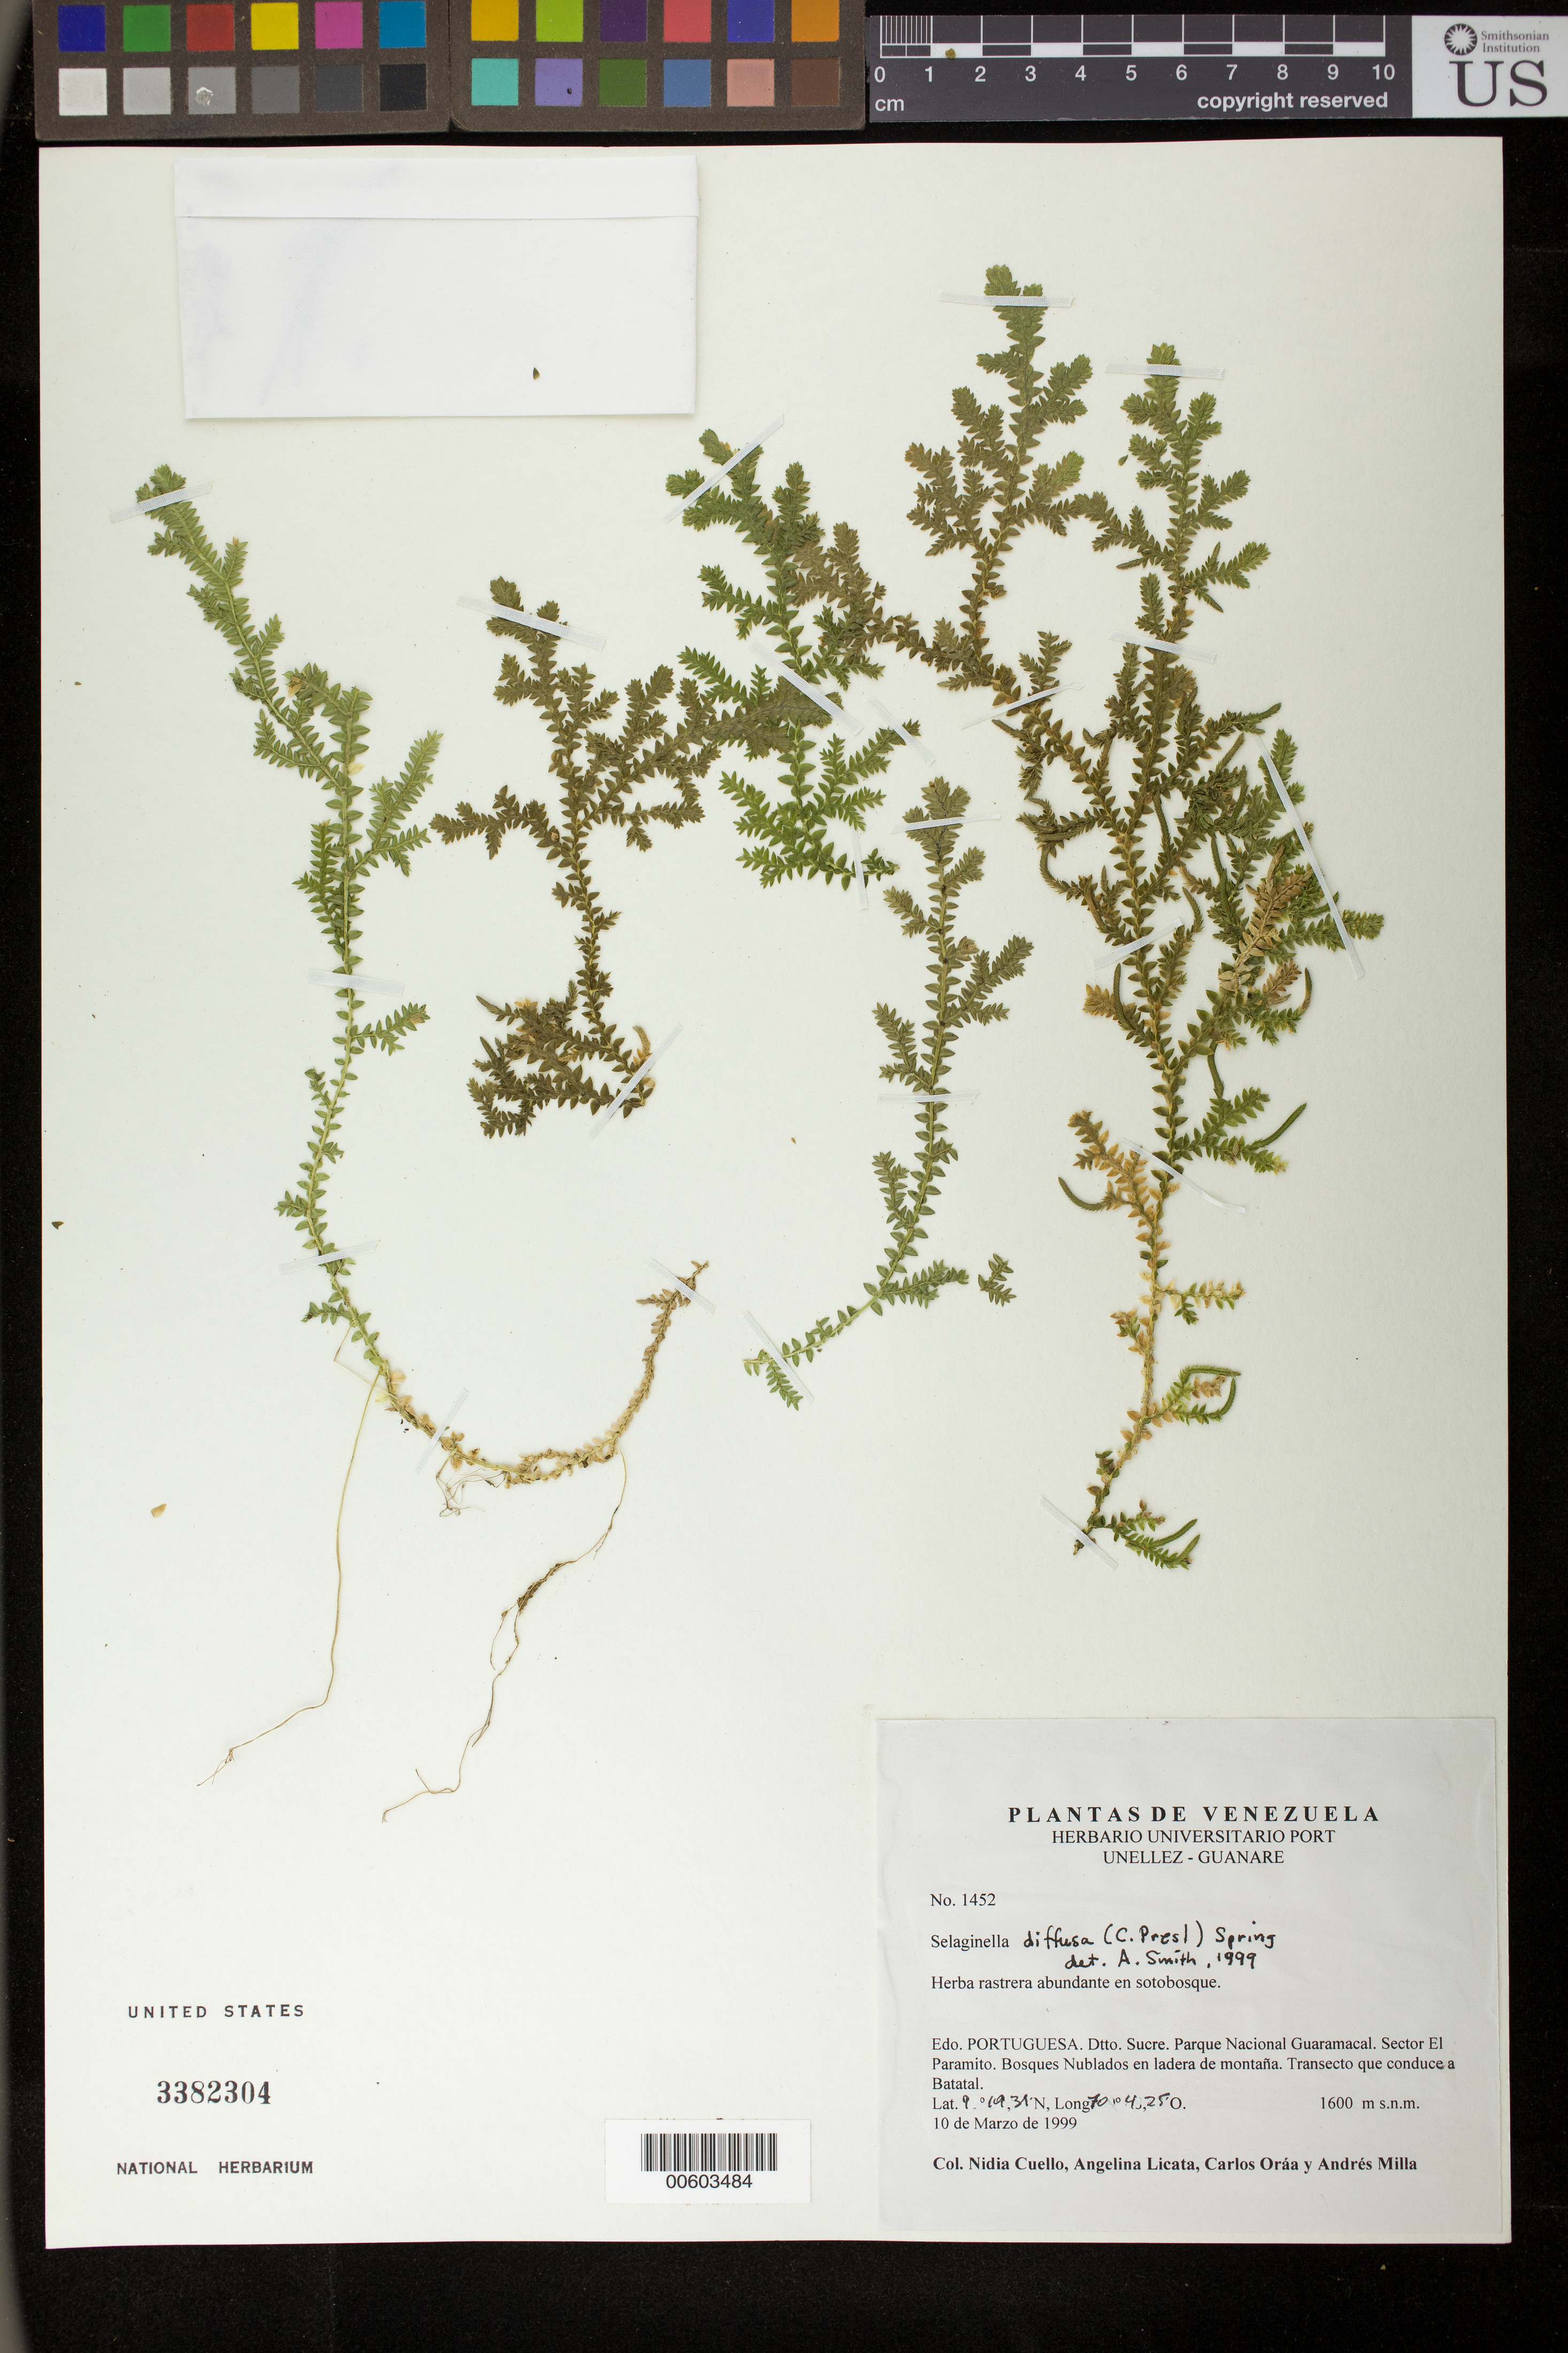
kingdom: Plantae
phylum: Tracheophyta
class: Lycopodiopsida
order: Selaginellales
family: Selaginellaceae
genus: Selaginella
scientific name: Selaginella diffusa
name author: (C. Presl) Spring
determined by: Valdespino, I. A., (PMA), Universidad de Panama (PANAMA)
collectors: N. L. Cuello, A. Licata, C. Oráa & A. Milla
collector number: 1452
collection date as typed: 10 Mar 1999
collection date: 1999-03-10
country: Venezuela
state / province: Portuguesa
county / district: Sucre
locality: Parque Nacional Guaramacal. Sector El Paramito, transecto que conduce a Batatal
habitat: Bosques nublados en ladera de montaña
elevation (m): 1600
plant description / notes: PORT, US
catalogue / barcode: US 3382304